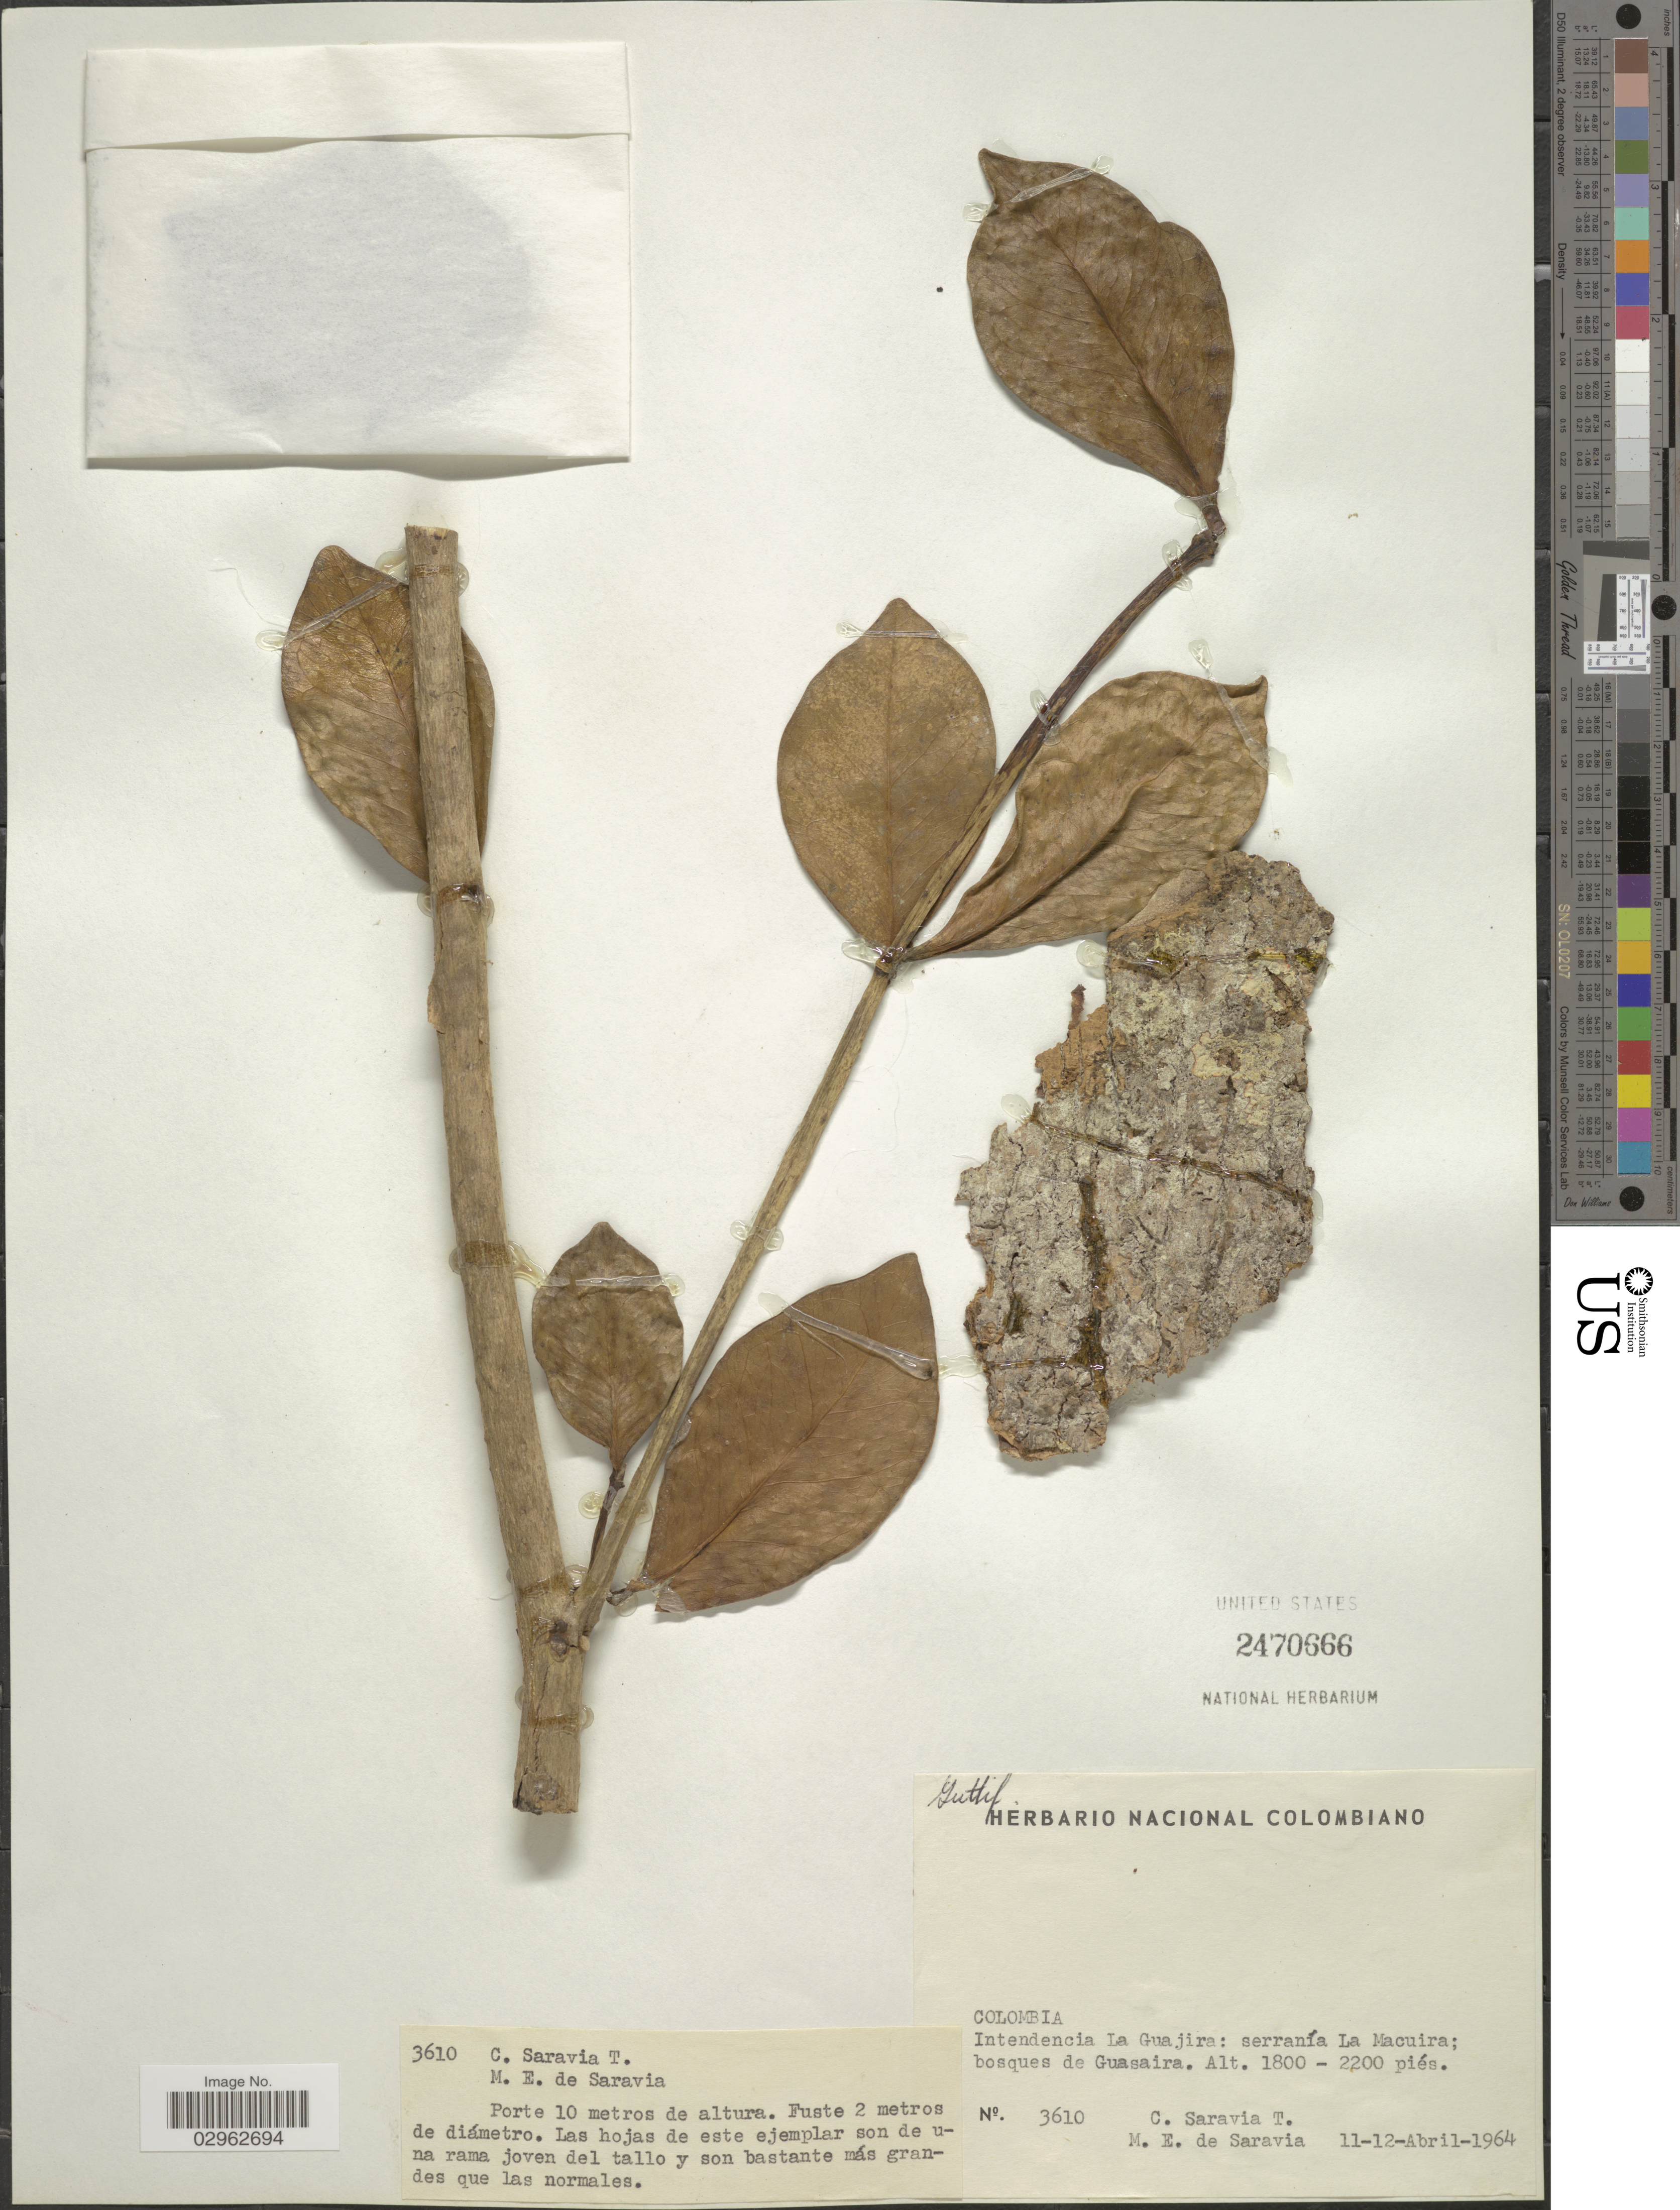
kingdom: Plantae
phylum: Tracheophyta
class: Magnoliopsida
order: Malpighiales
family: Clusiaceae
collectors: C. Saravia T. & M. E. Saravia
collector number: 3610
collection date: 1964-04-11/1964-04-12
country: Colombia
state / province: La Guajira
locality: Intendencia La Guajira: serranía La Macuira: bosques de Guasaira.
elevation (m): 549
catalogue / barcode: US 2470666